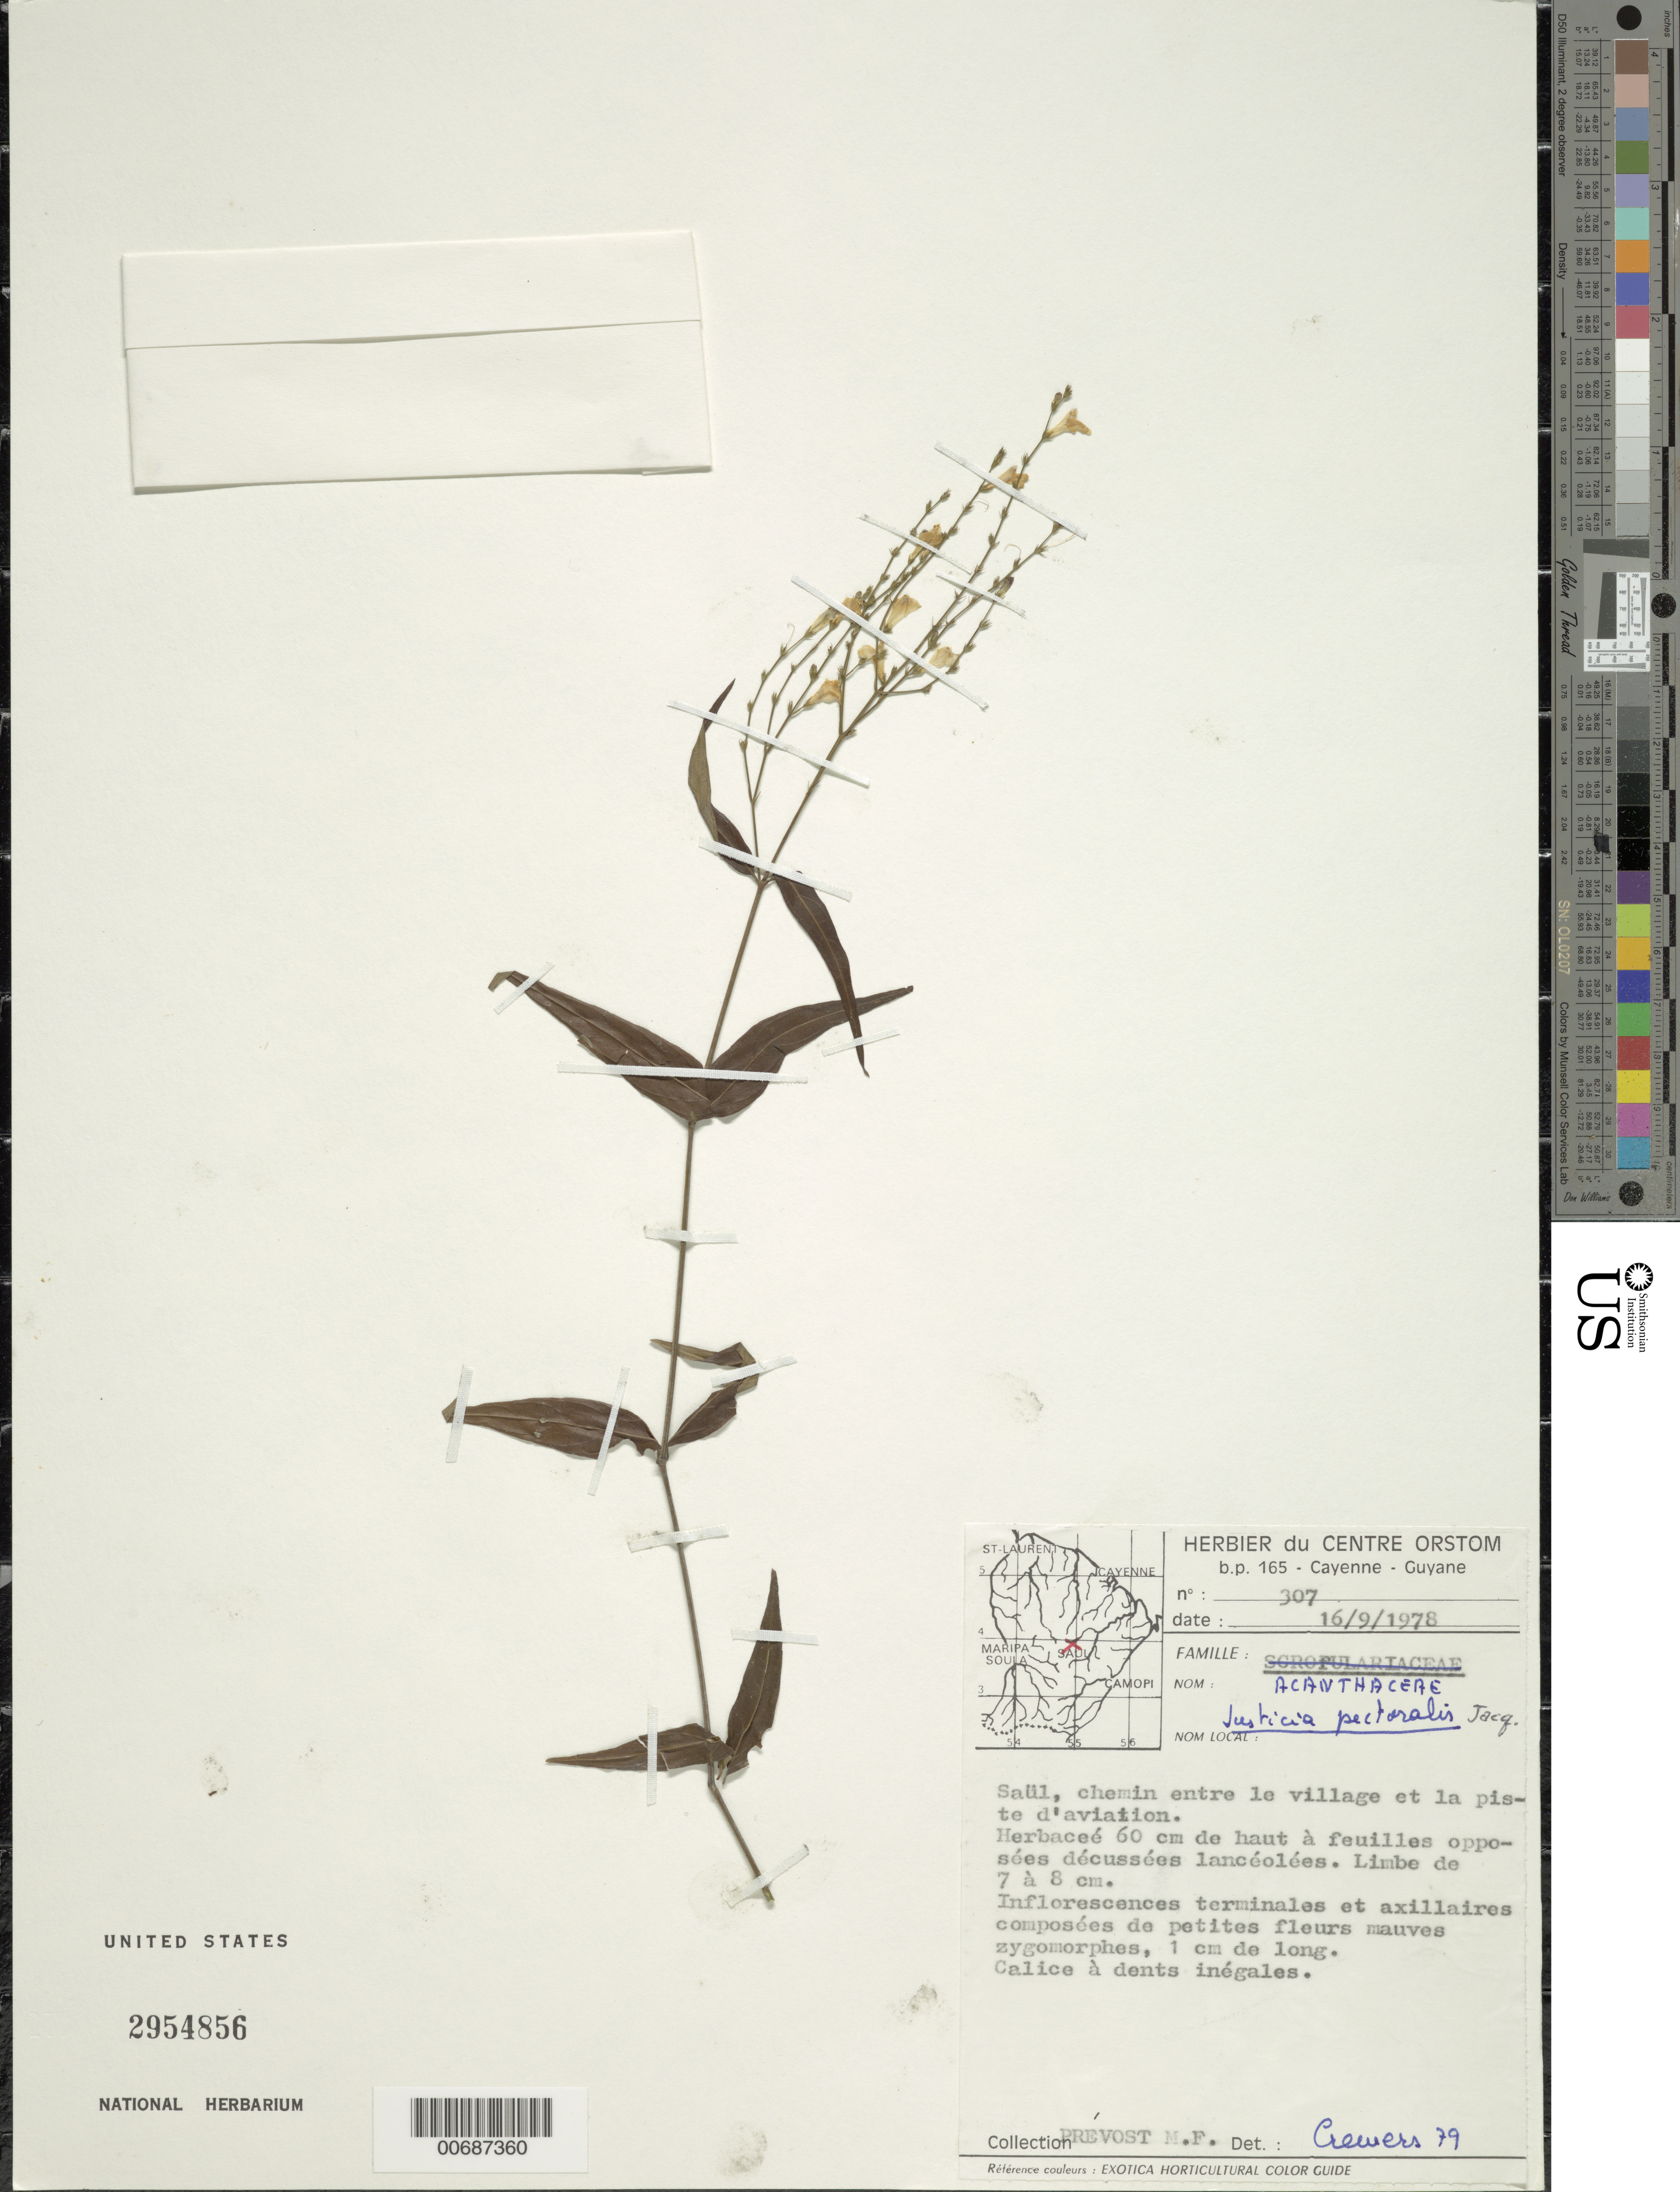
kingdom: Plantae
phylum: Tracheophyta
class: Magnoliopsida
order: Lamiales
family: Acanthaceae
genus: Justicia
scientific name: Justicia pectoralis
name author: Jacq.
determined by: Cremers, Georges A.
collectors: M.-F. Prévost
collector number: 307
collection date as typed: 16-Sep-78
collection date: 1978-09-16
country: French Guiana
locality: Piste de Saint-Élie, pk. 16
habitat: Chemin entre le village et la piste d'aviation.Saul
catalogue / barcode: US 2954856